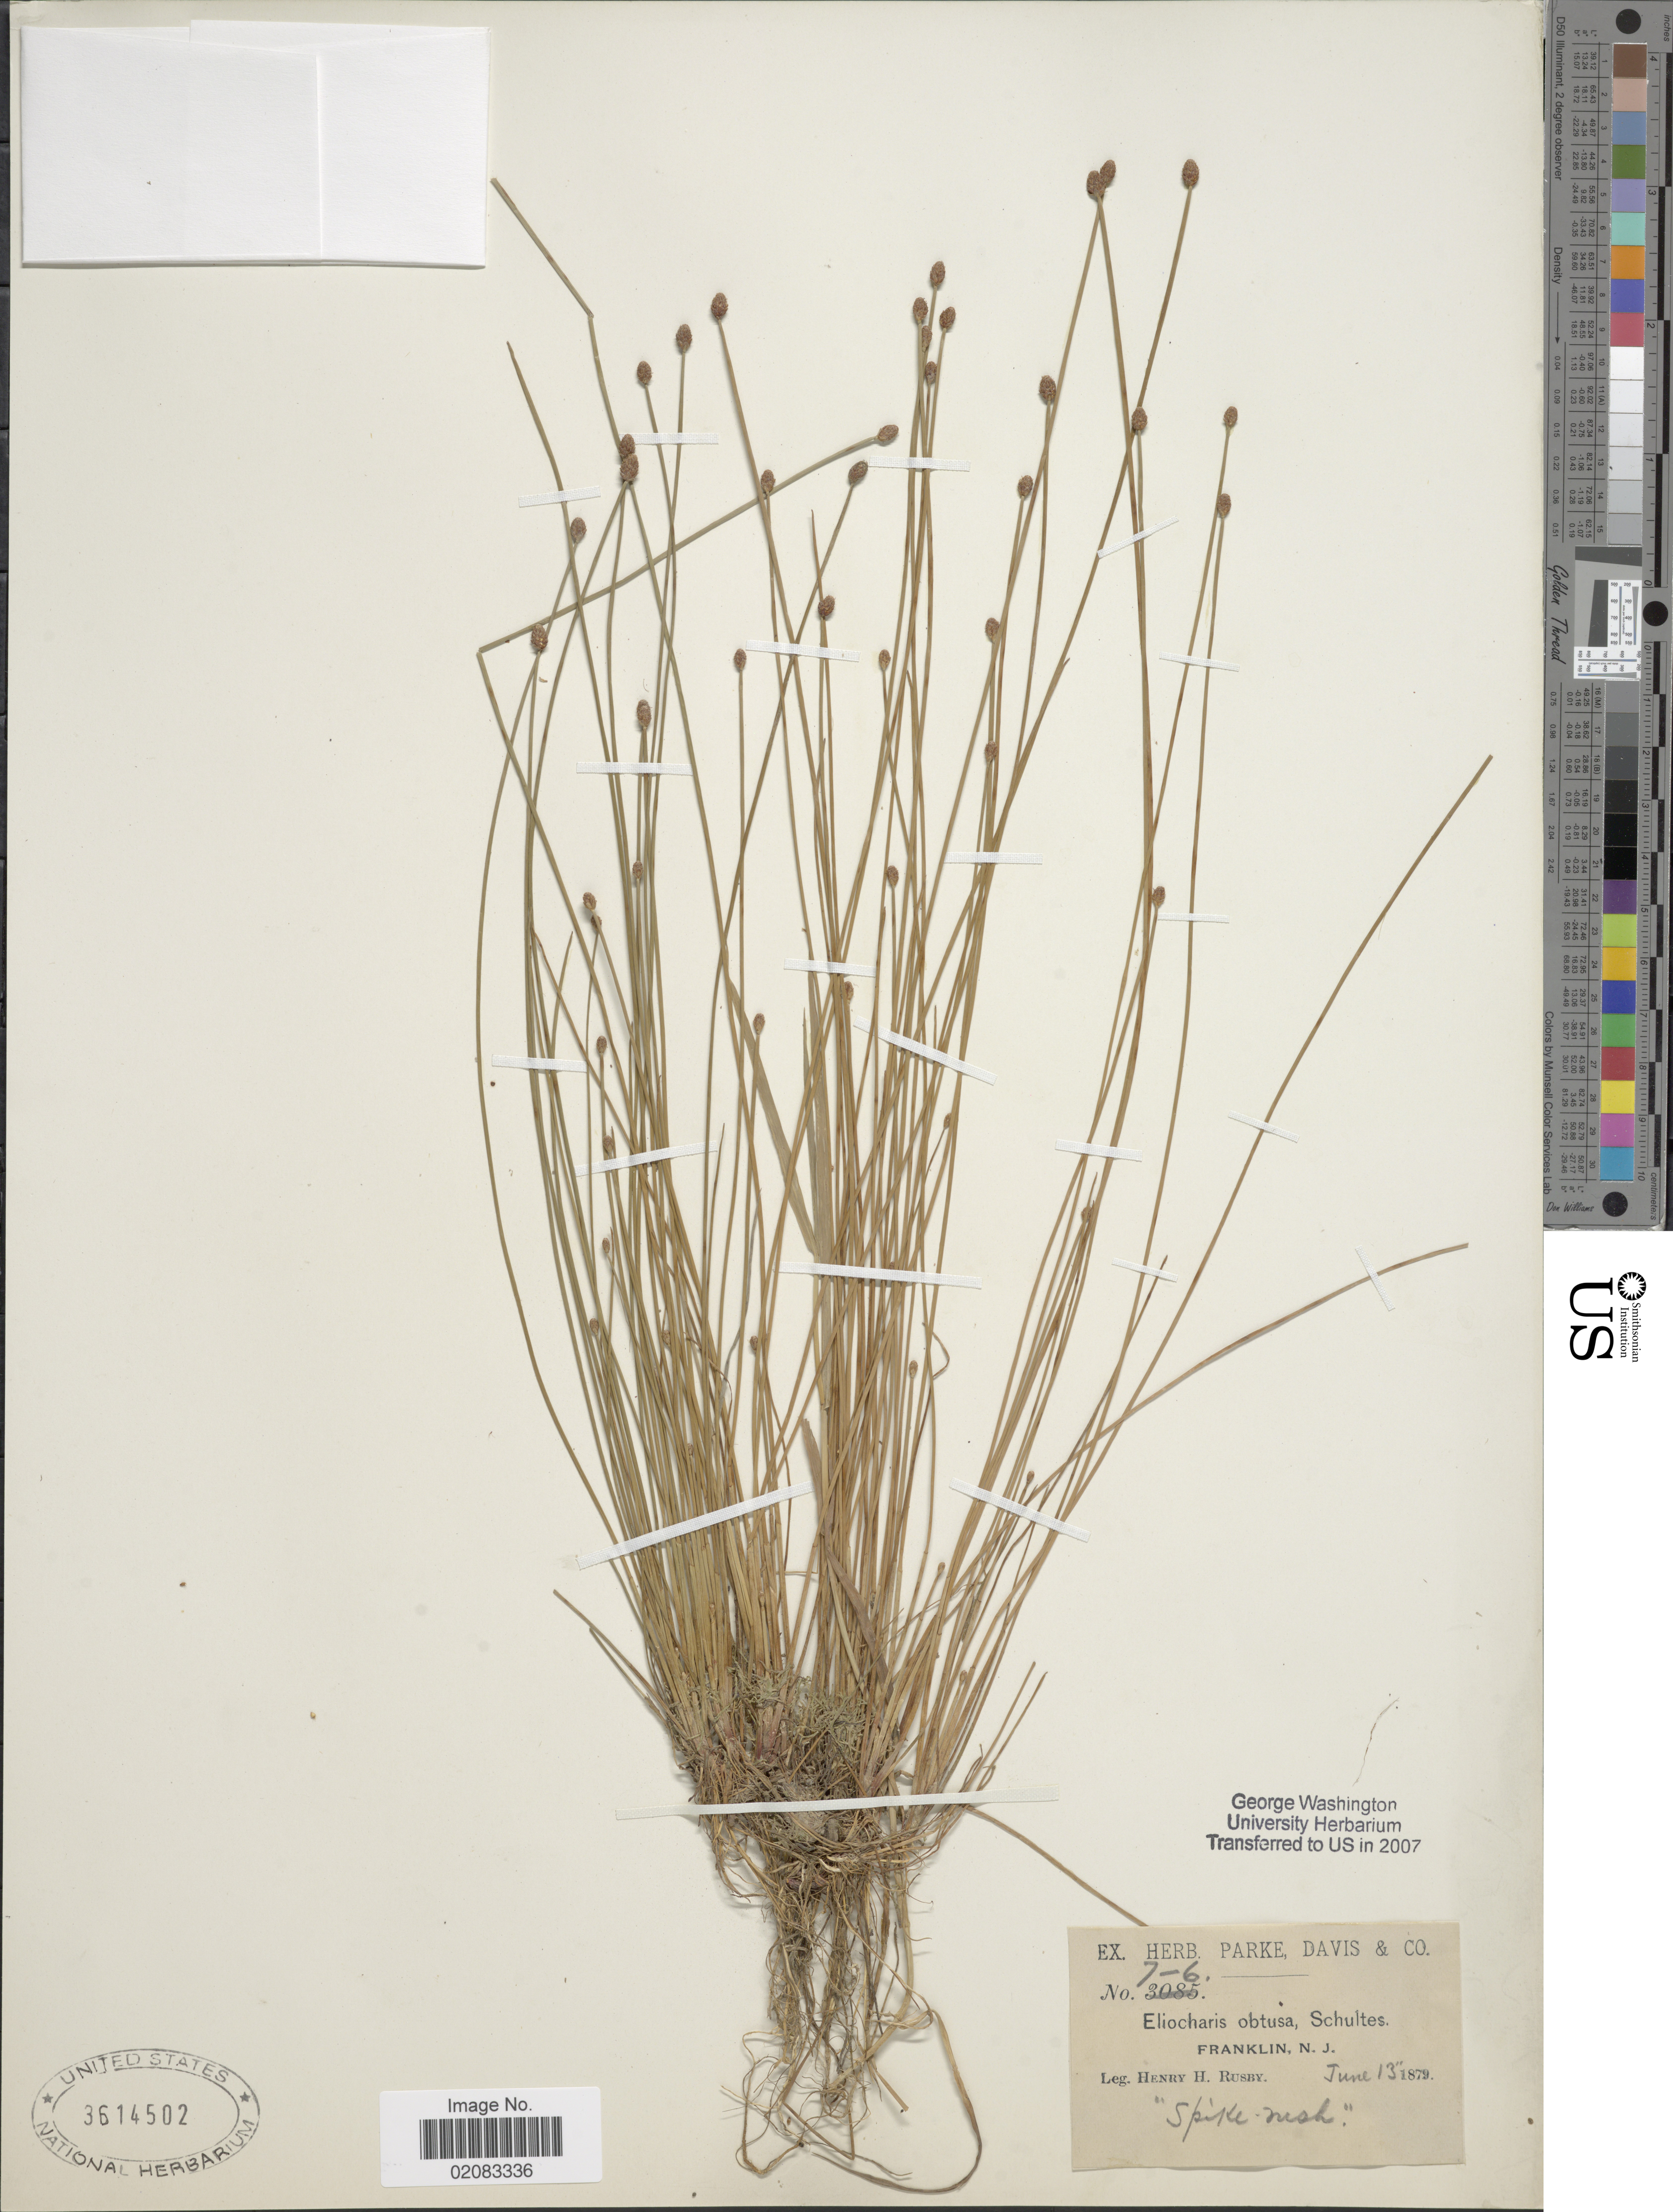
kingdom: Plantae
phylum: Tracheophyta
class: Liliopsida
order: Poales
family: Cyperaceae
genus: Eleocharis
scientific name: Eleocharis obtusa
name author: (Willd.) Schult.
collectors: H. H. Rusby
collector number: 7-6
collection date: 1879-06-13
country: United States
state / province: New Jersey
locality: Franklin, 'Spike-nesh'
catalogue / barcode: US 3614502